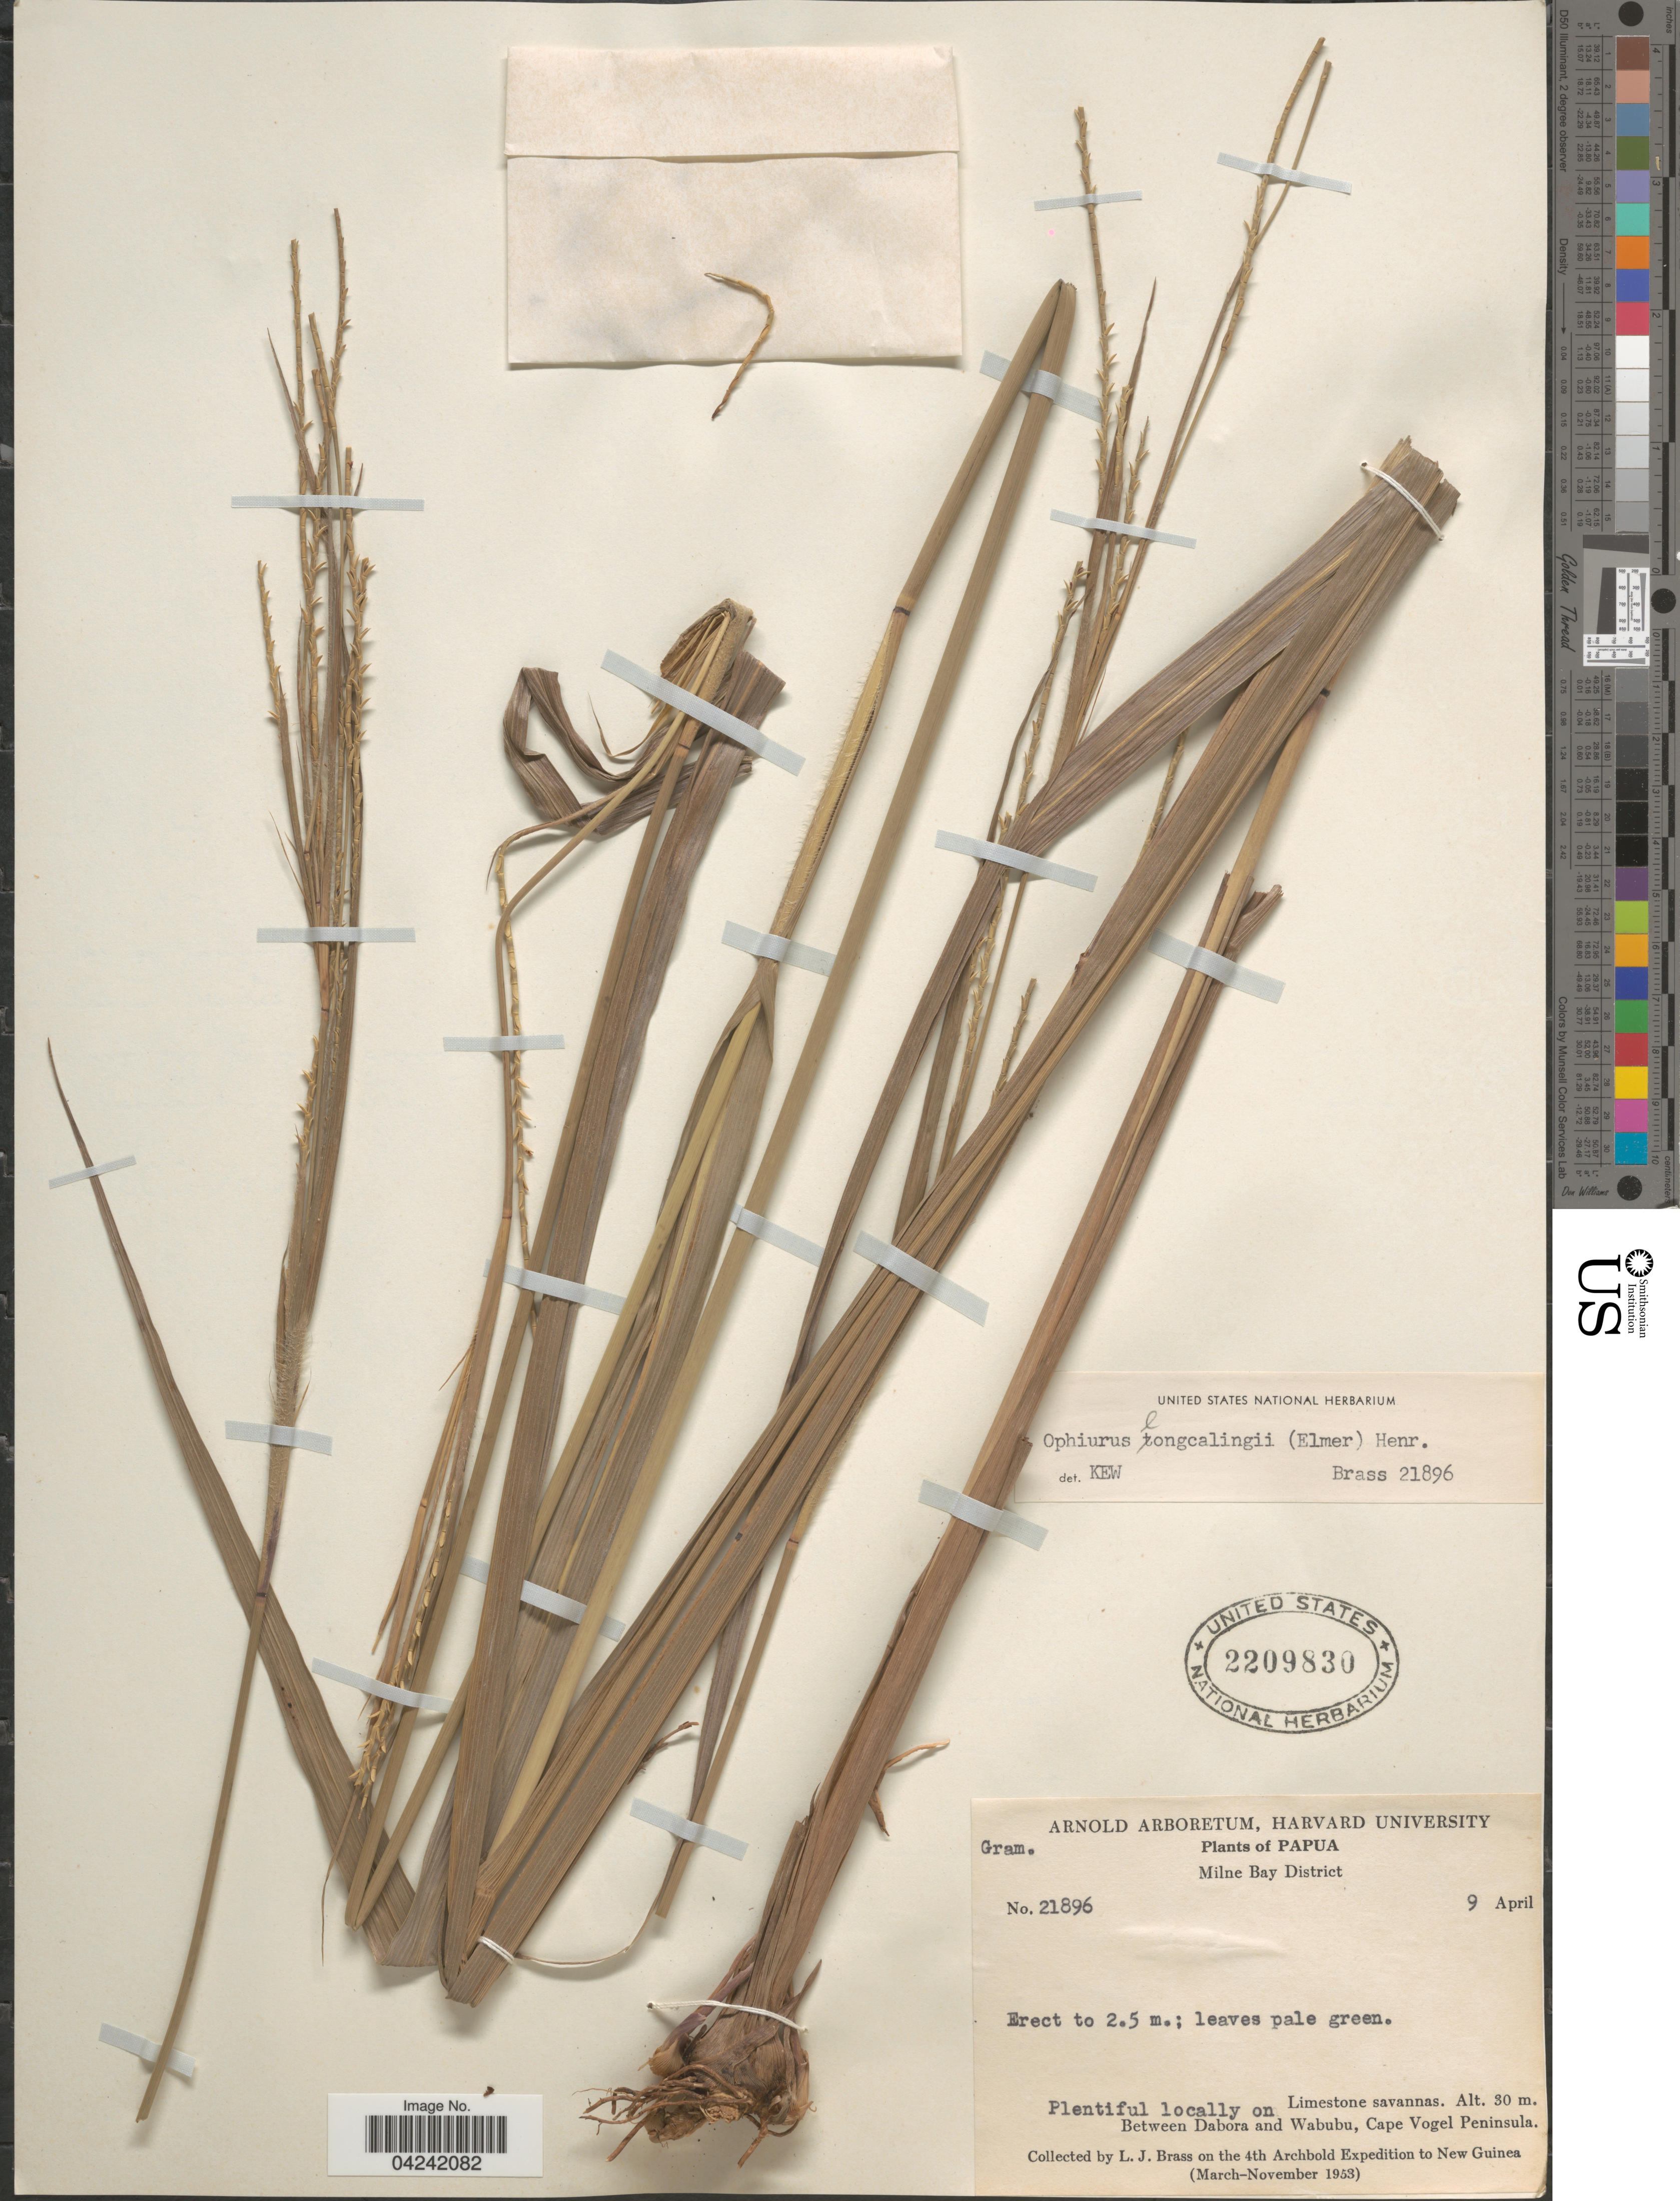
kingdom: Plantae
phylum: Tracheophyta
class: Liliopsida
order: Poales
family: Poaceae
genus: Ophiuros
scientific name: Ophiuros exaltatus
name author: (L.) Kuntze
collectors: L. J. Brass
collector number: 21896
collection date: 1953-04-09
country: Papua New Guinea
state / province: Milne Bay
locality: Papua. Milne Bay District. Between Dabora and Wabubu, Cape Vogel Peninsula. The 4th Archbold Expedition to New Guinea.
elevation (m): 30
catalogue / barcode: US 2209830